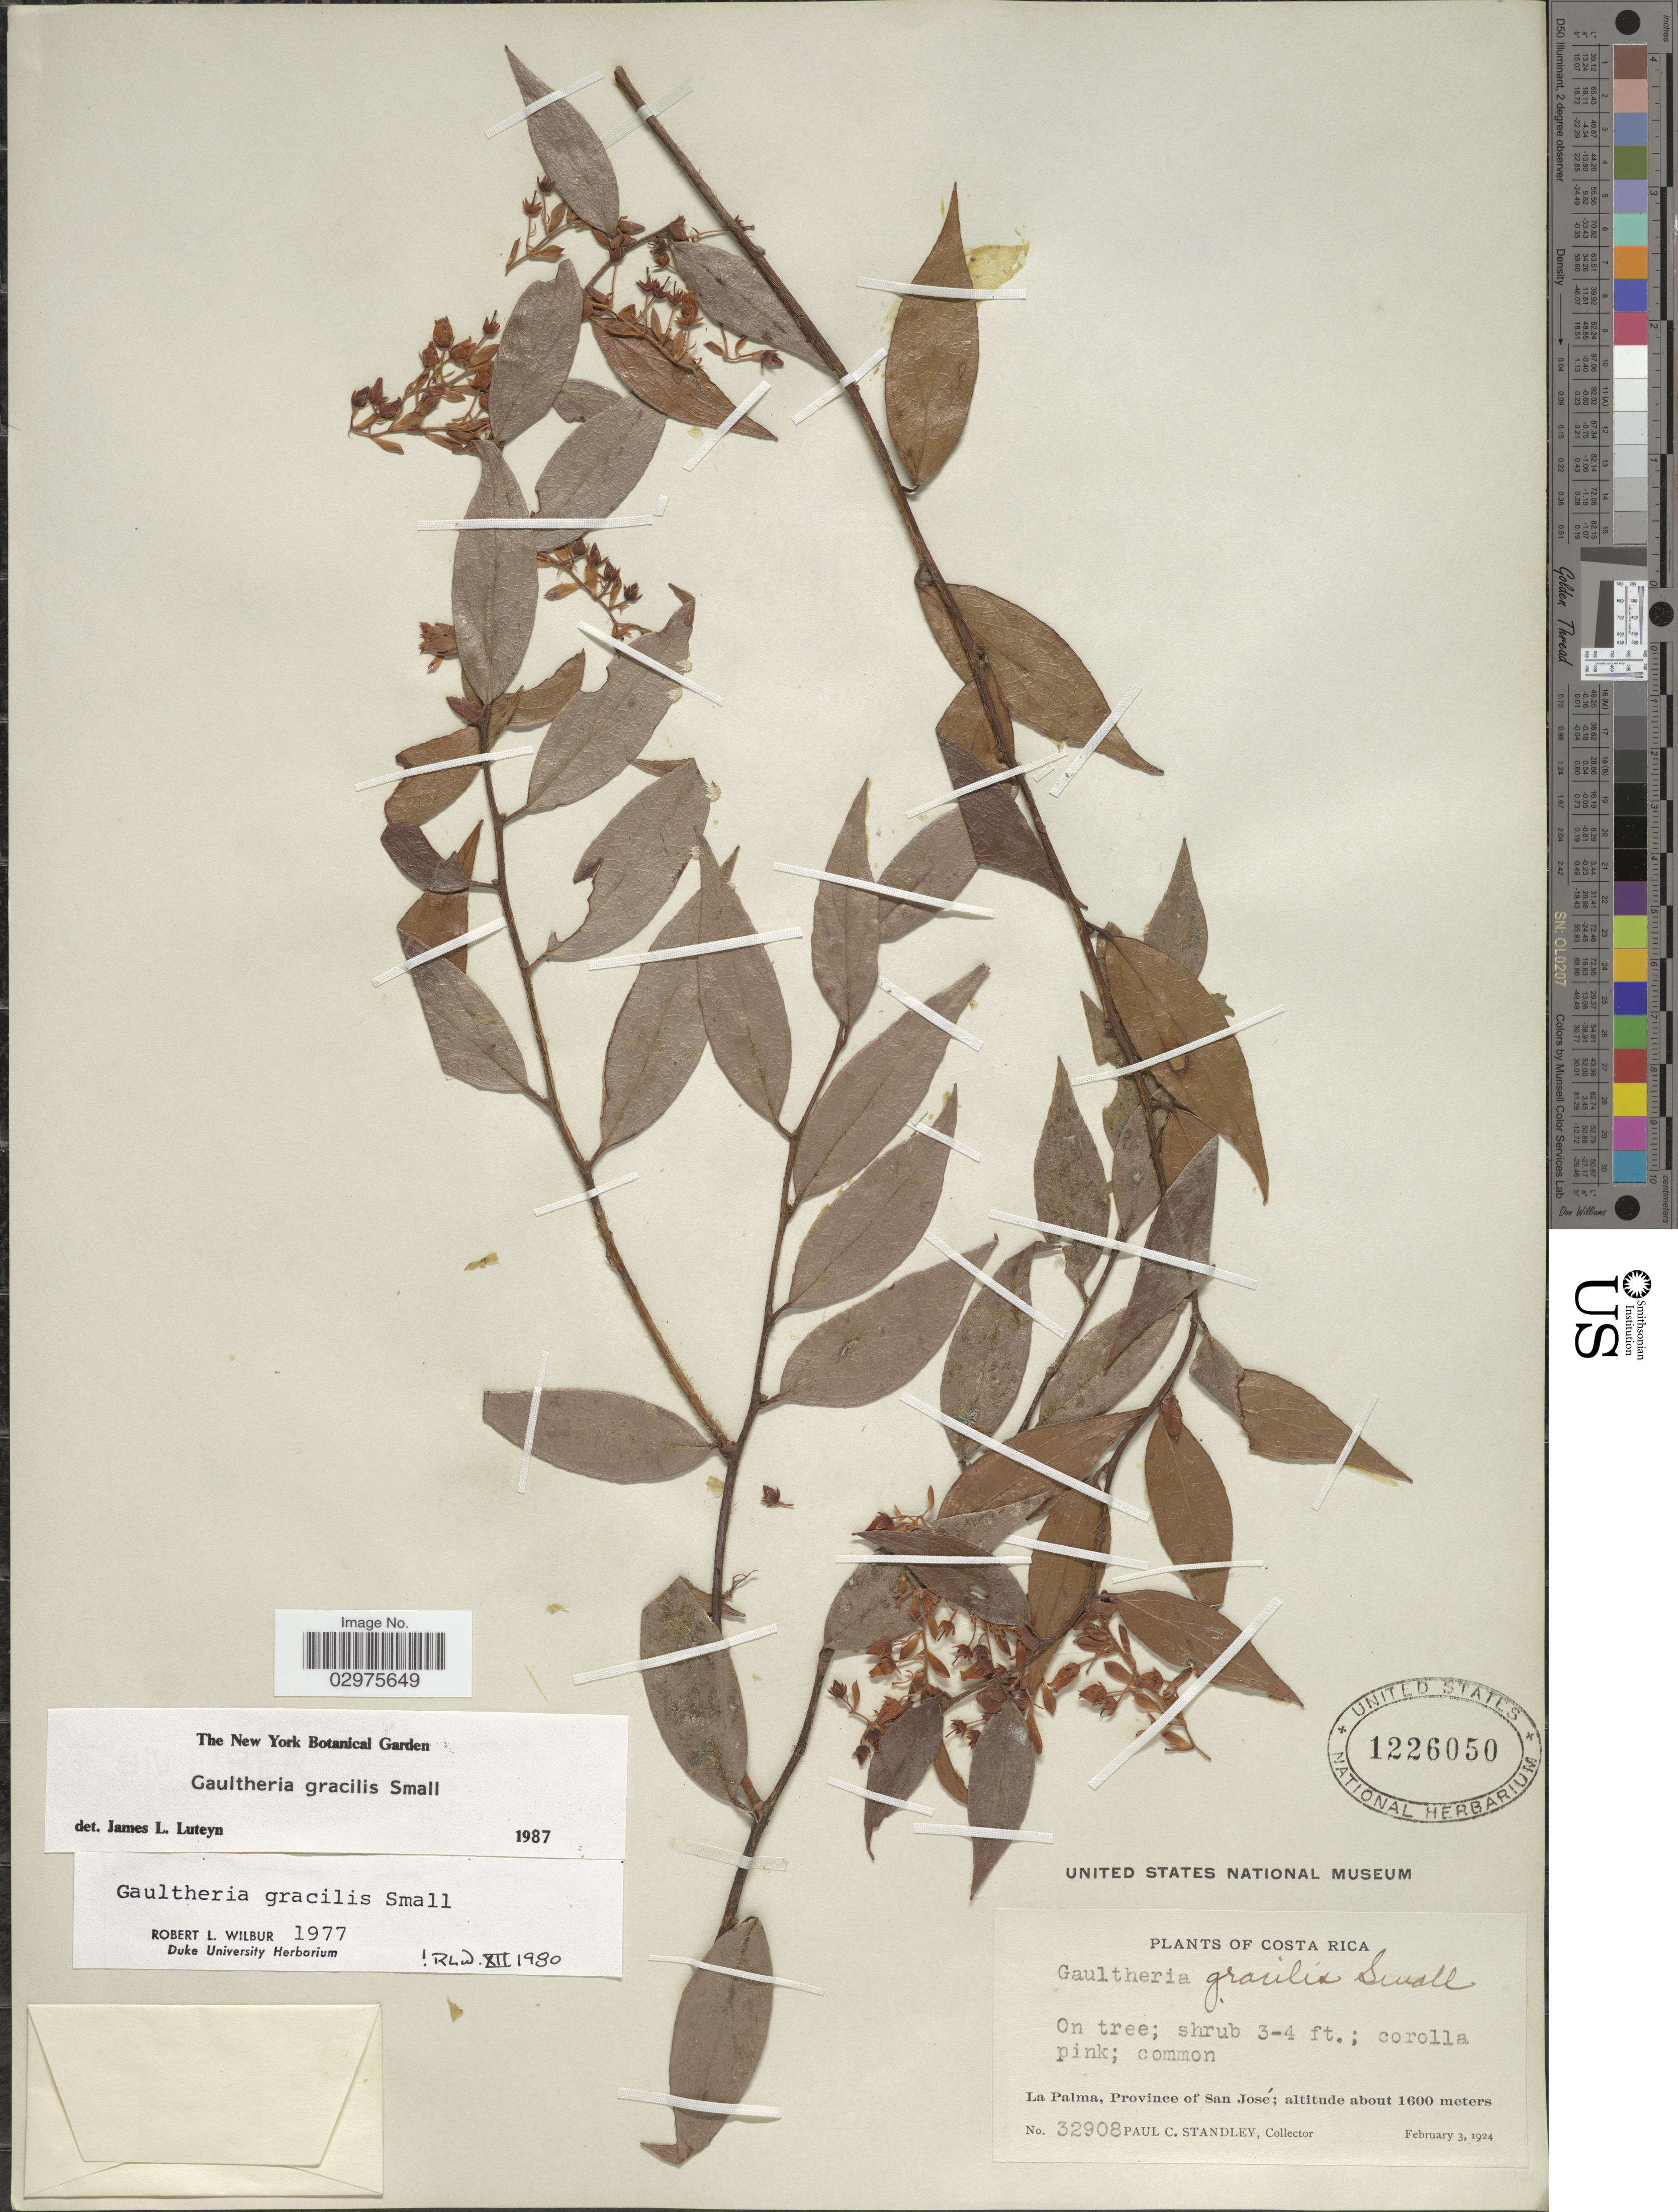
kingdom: Plantae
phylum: Tracheophyta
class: Magnoliopsida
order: Ericales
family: Ericaceae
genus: Gaultheria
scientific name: Gaultheria gracilis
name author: Small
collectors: P. C. Standley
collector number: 32908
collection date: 1924-02-03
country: Costa Rica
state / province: San José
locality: La Palma.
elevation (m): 1600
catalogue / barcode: US 1226050